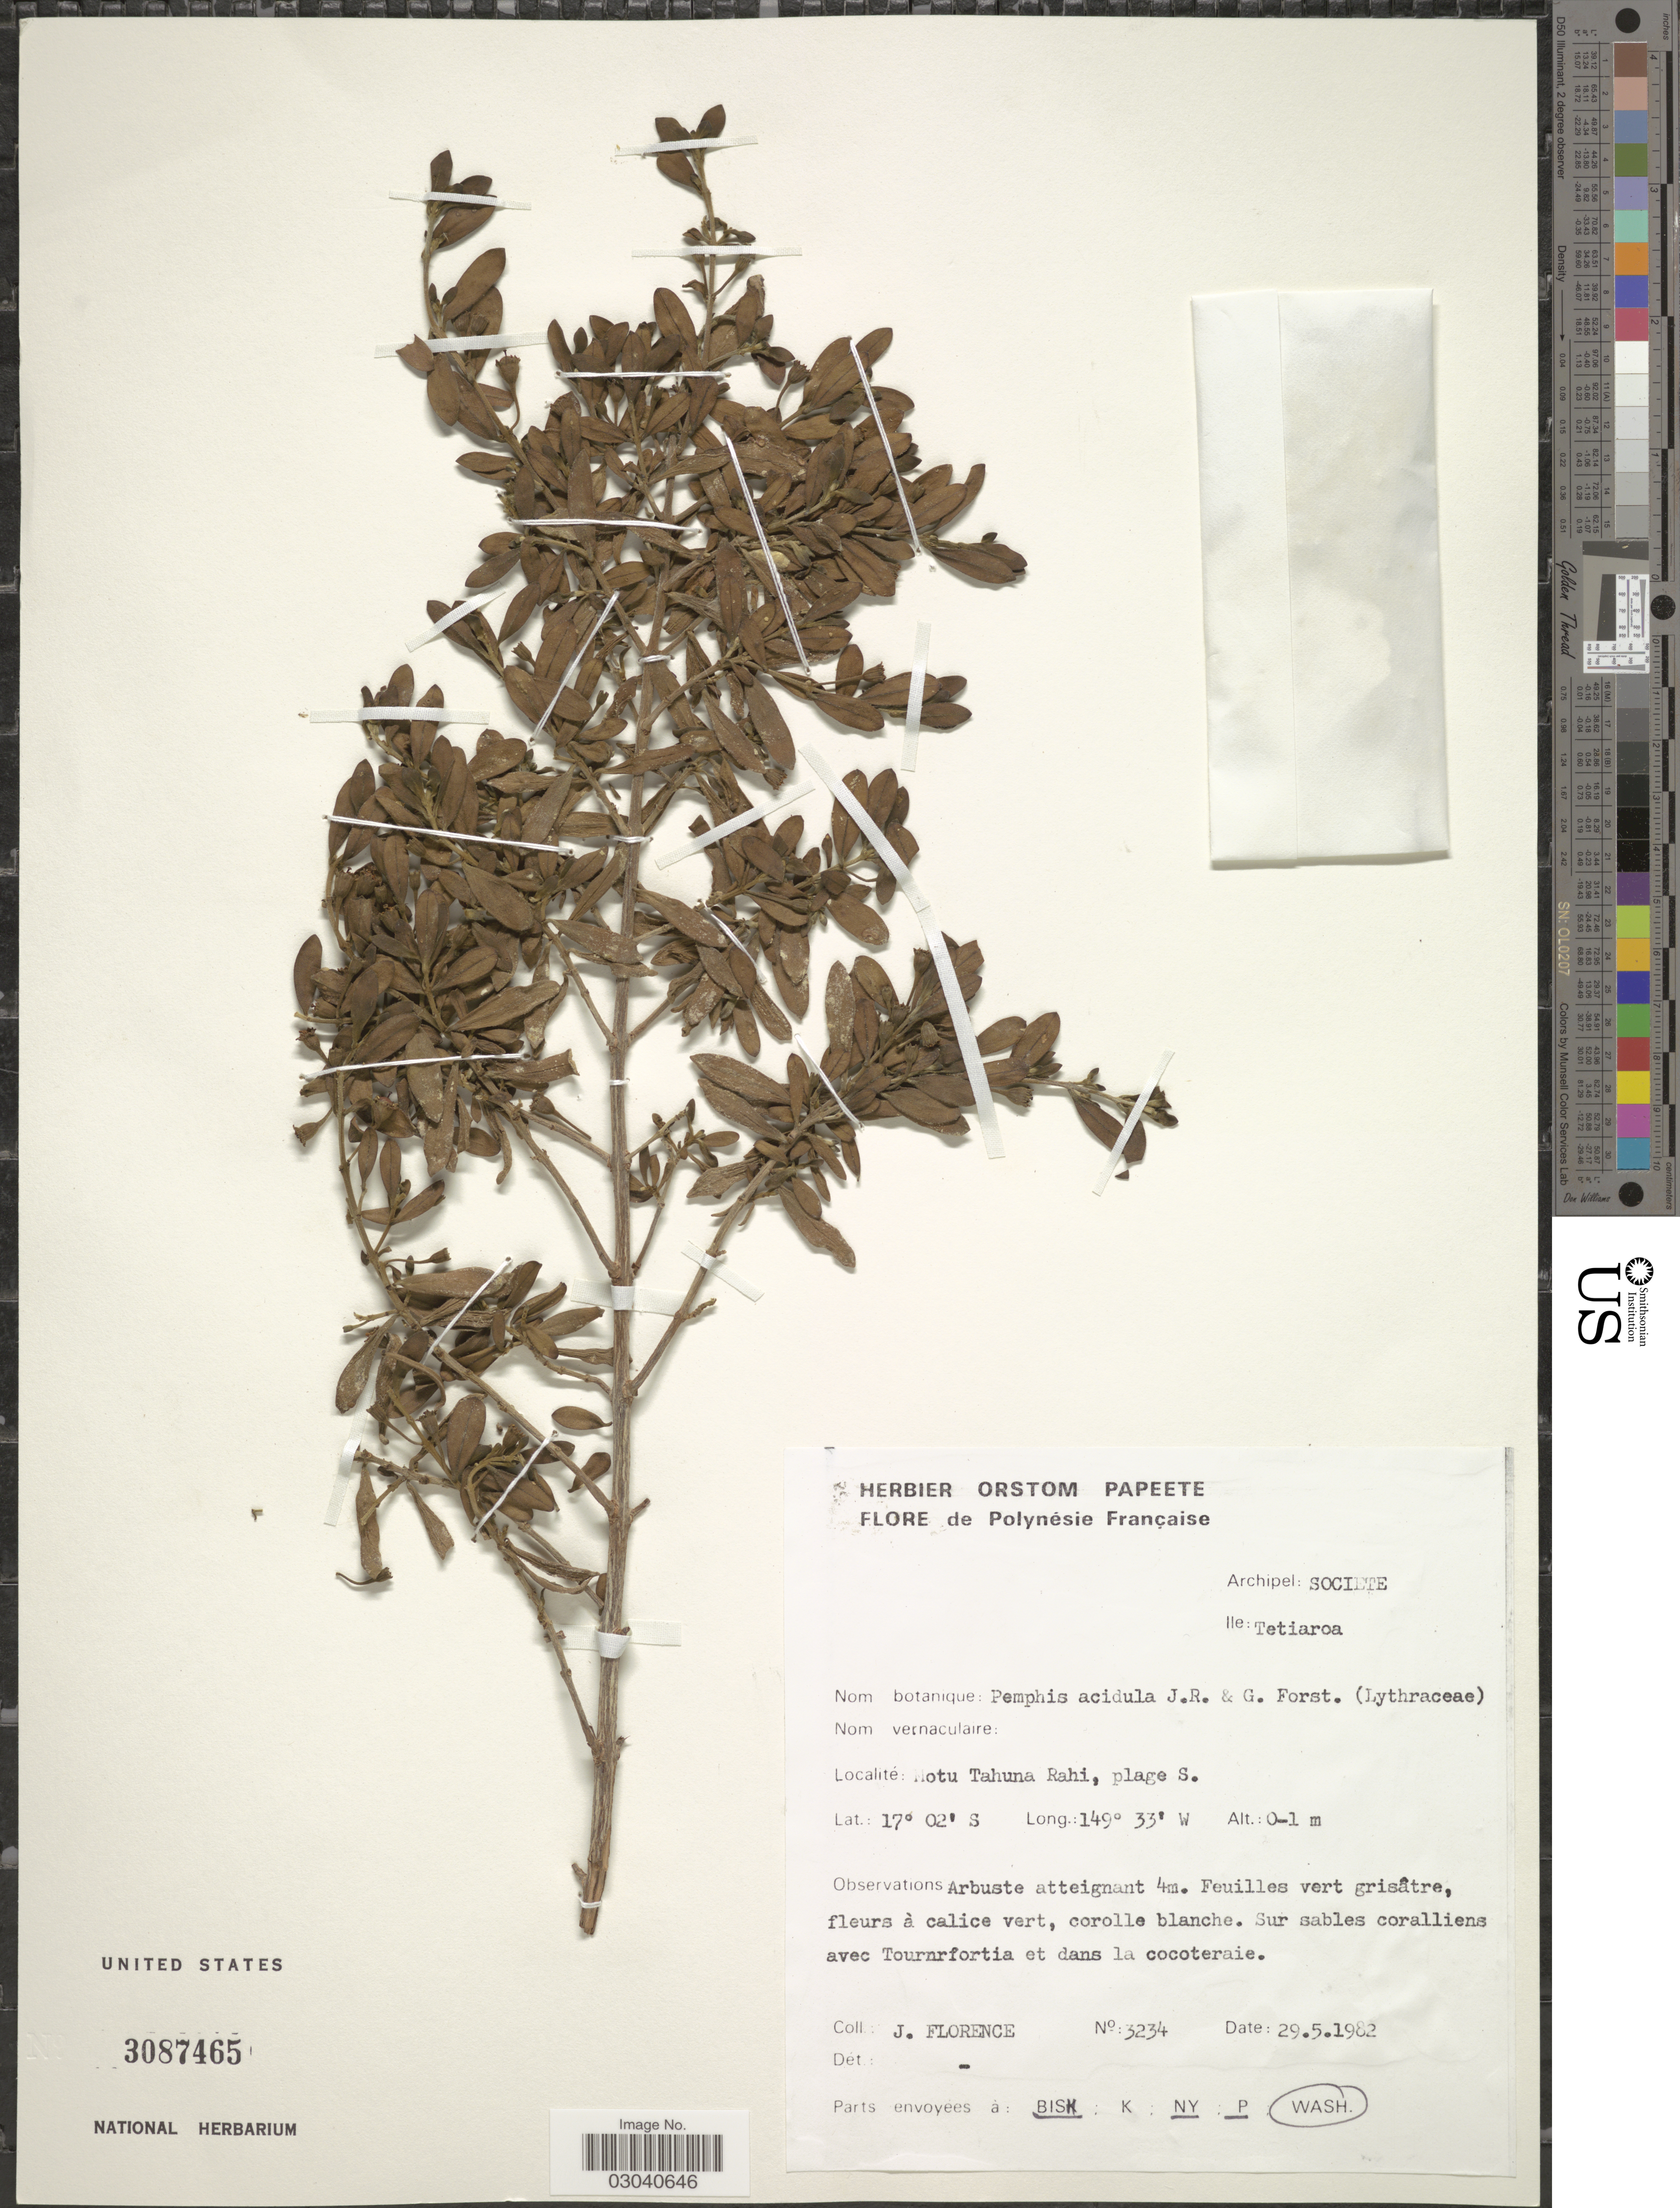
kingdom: Plantae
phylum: Tracheophyta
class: Magnoliopsida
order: Myrtales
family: Lythraceae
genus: Pemphis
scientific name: Pemphis acidula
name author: J.R. Forst. & G. Forst.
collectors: J. Florence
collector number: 3234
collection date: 1982-05-29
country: French Polynesia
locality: Archipel: Societe. tetiaroa. Motu Tahuna Rahi, plage S.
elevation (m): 0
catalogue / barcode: US 3087465